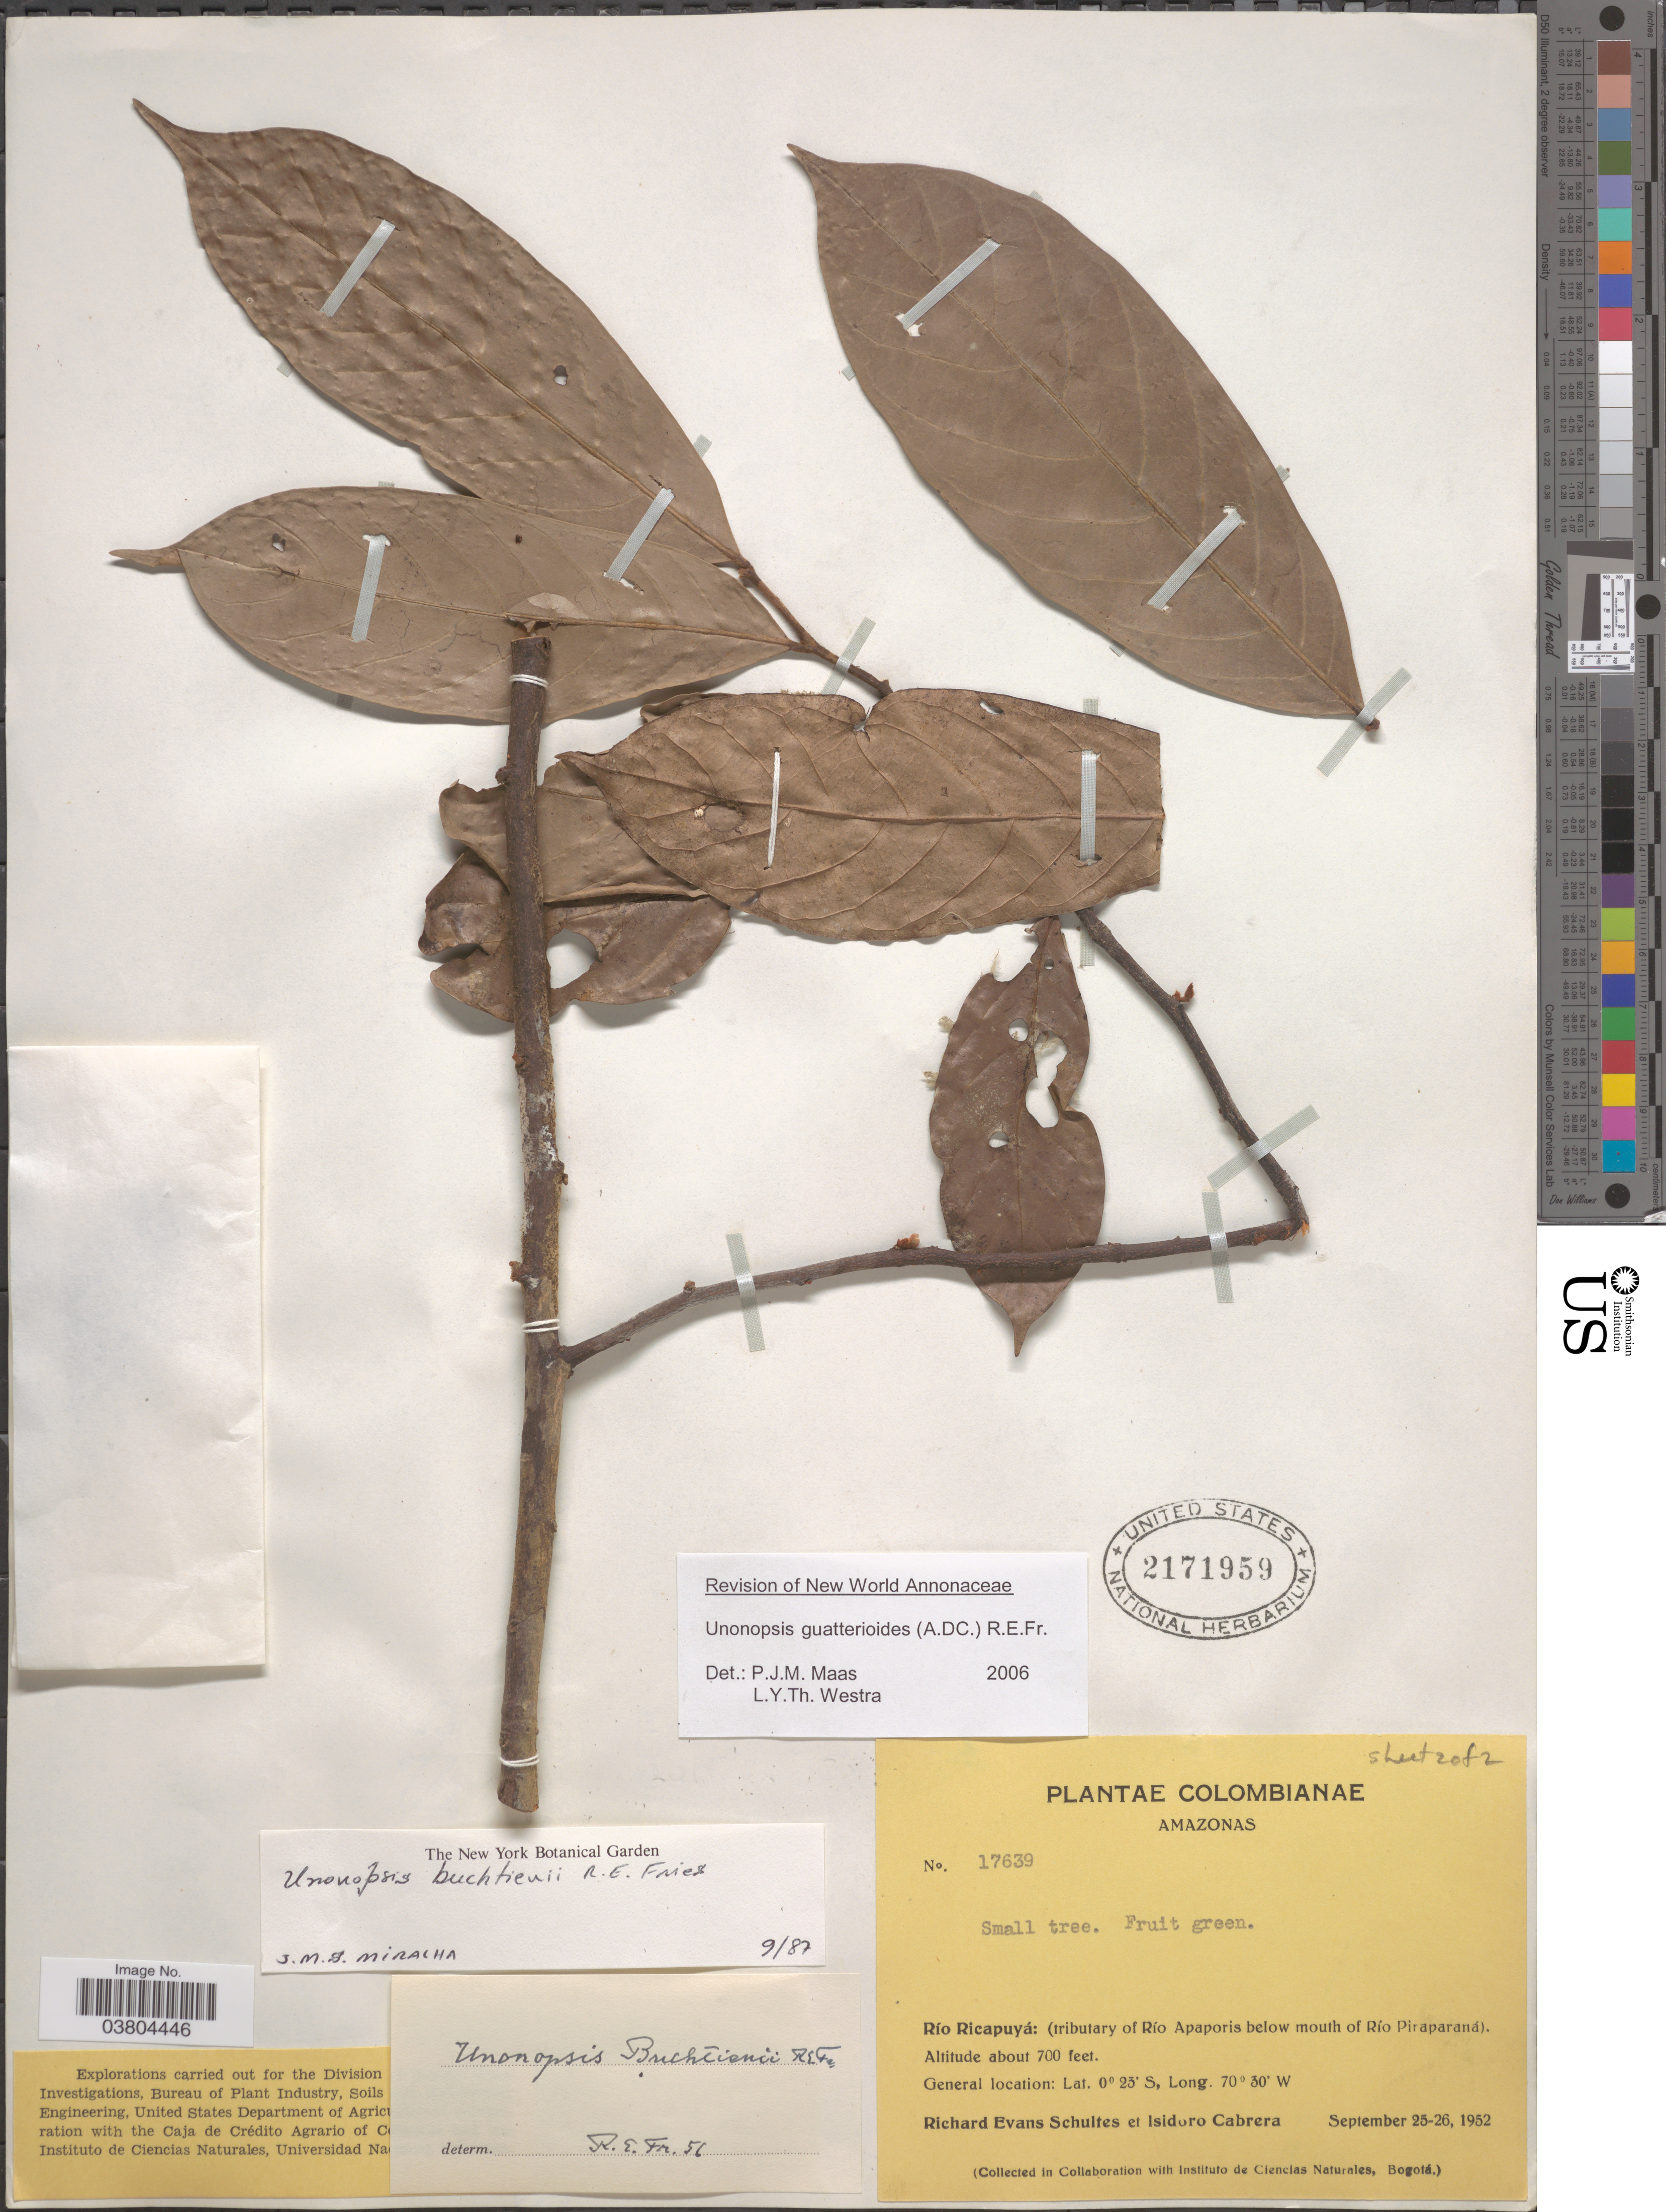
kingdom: Plantae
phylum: Tracheophyta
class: Magnoliopsida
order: Magnoliales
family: Annonaceae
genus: Unonopsis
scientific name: Unonopsis guatterioides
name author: (A. DC.) R.E. Fr.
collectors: R. E. Schultes & I. Cabrera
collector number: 17639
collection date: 1952-09-25/1952-09-26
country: Colombia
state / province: Amazônas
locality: Río Ricapuyá: (tributary of Río Apaporis below mouth of Río Piraparaná).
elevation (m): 213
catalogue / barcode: US 2171959